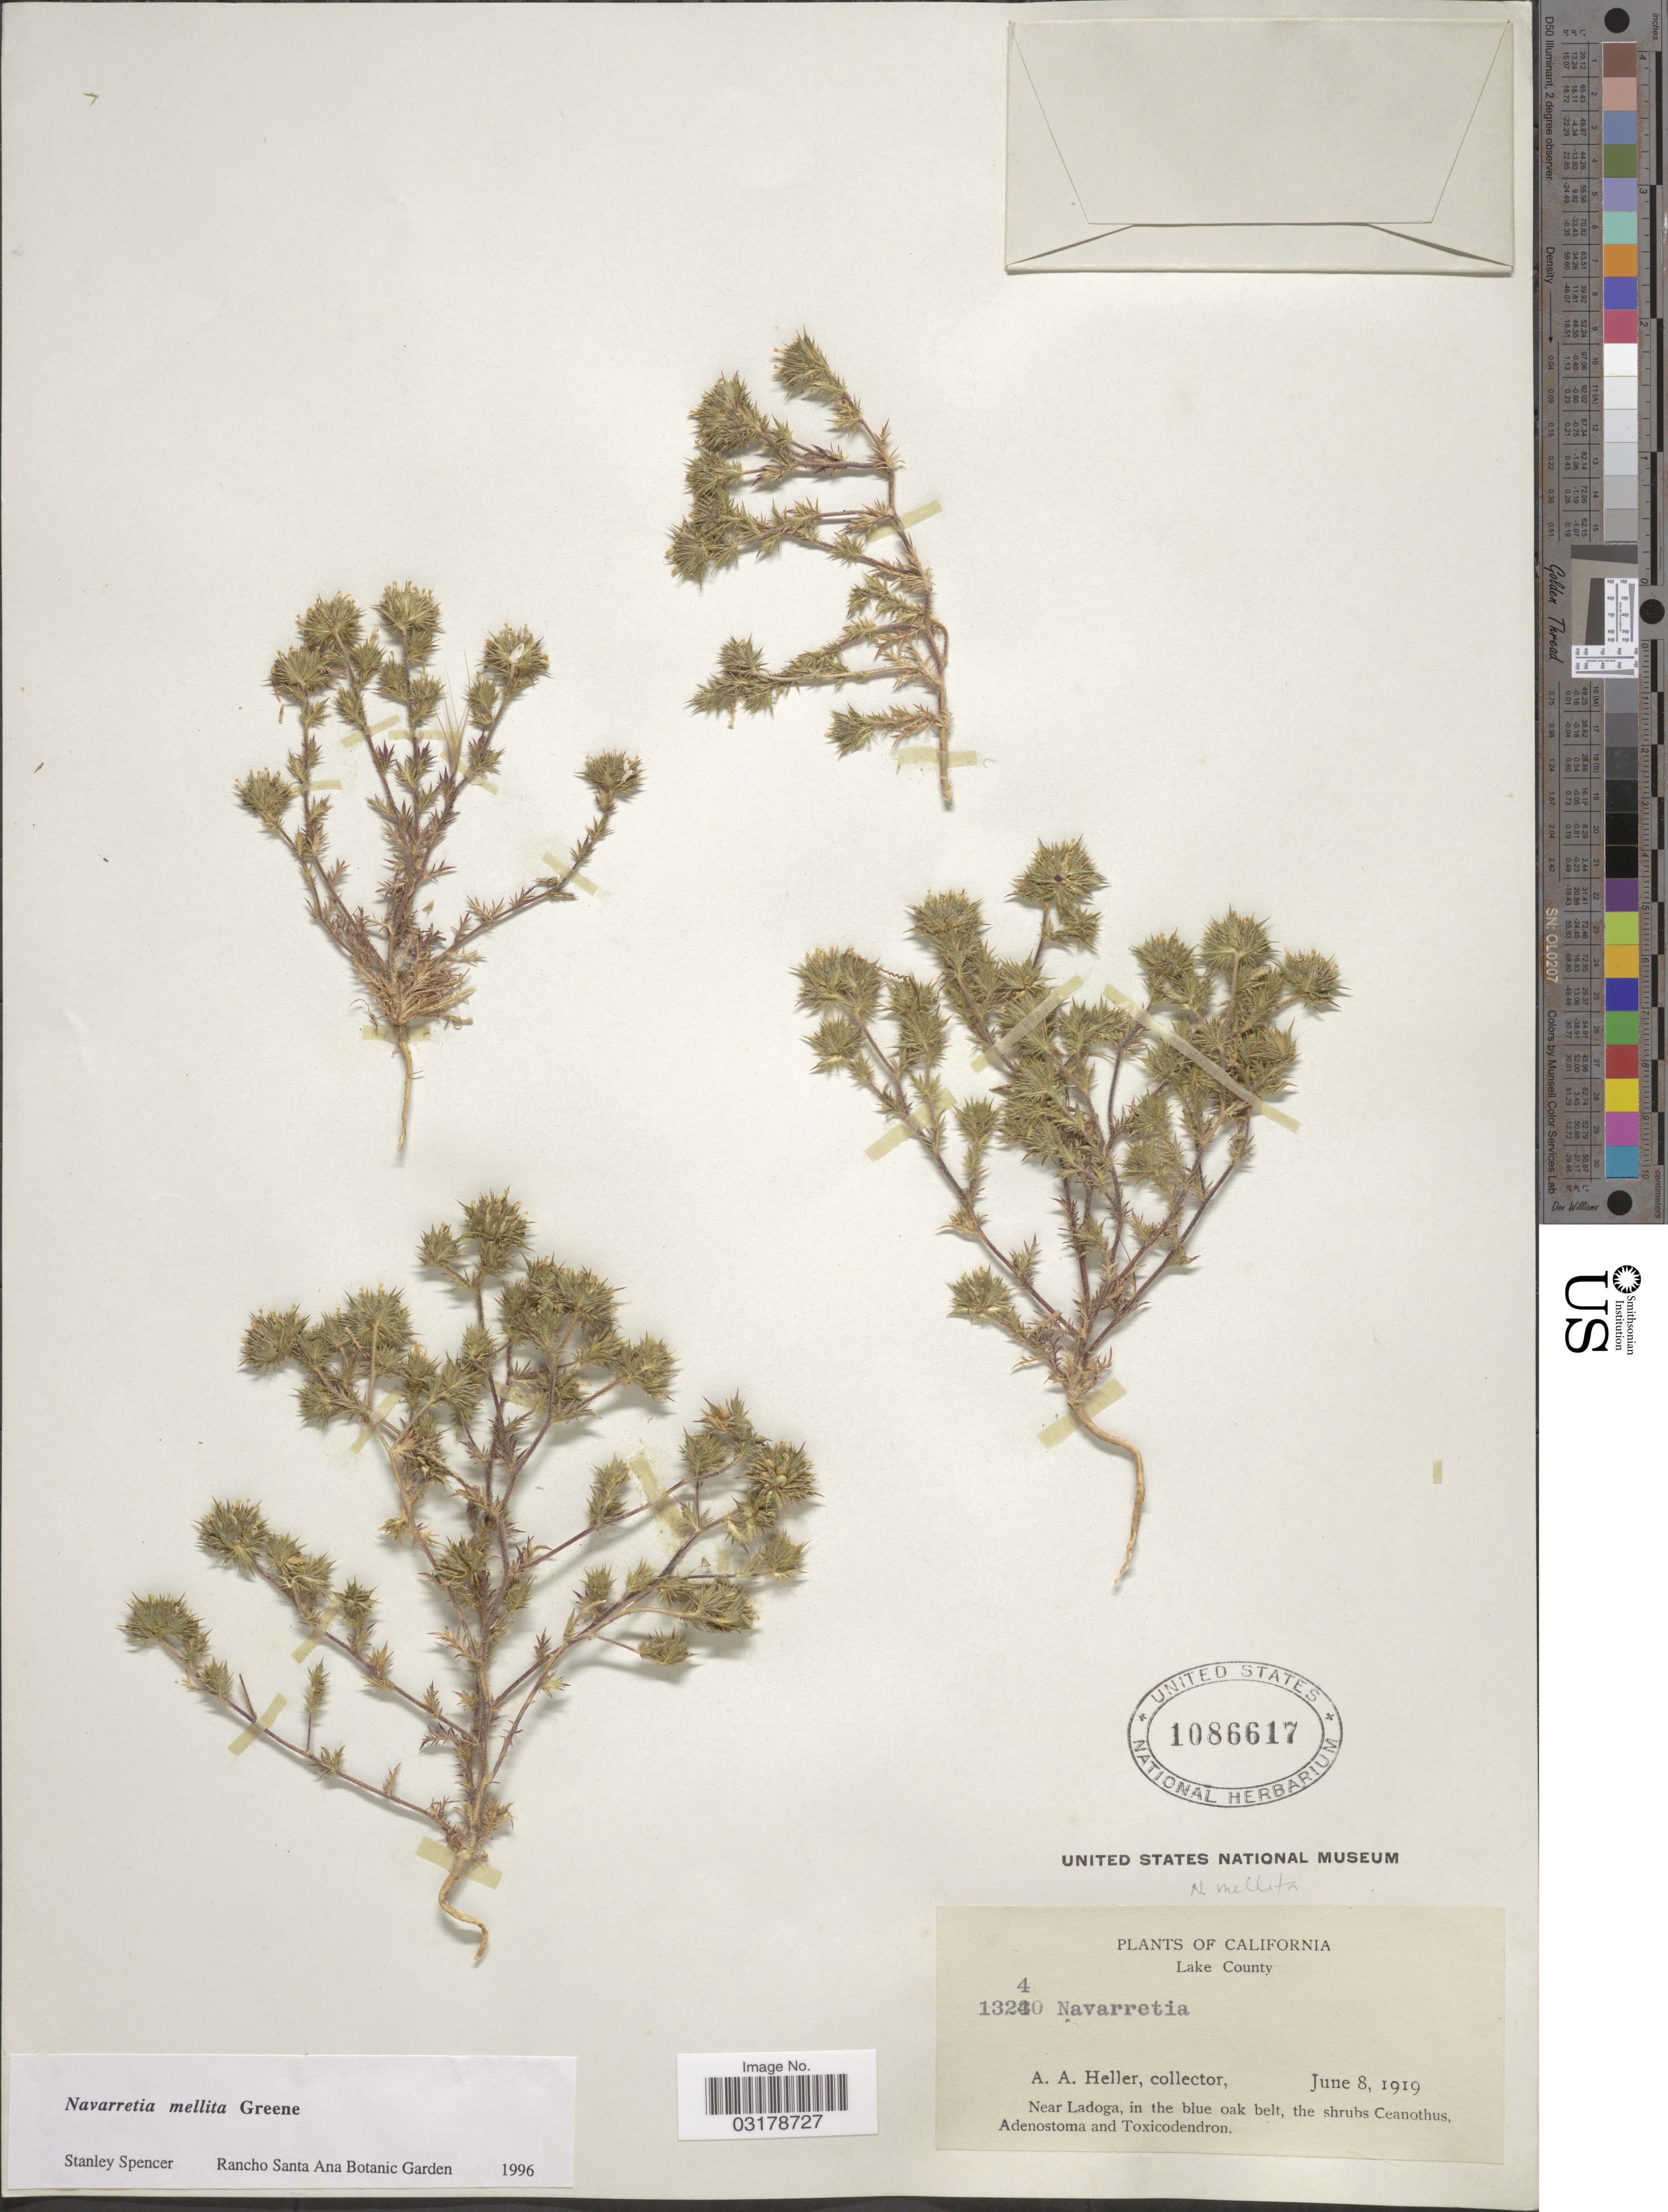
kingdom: Plantae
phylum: Tracheophyta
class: Magnoliopsida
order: Ericales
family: Polemoniaceae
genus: Navarretia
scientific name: Navarretia mellita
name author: Greene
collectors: A. A. Heller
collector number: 13240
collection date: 1919-06-08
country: United States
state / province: California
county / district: Lake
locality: Lake County. Near Ladoga, in the blue oak belt.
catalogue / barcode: US 1086617